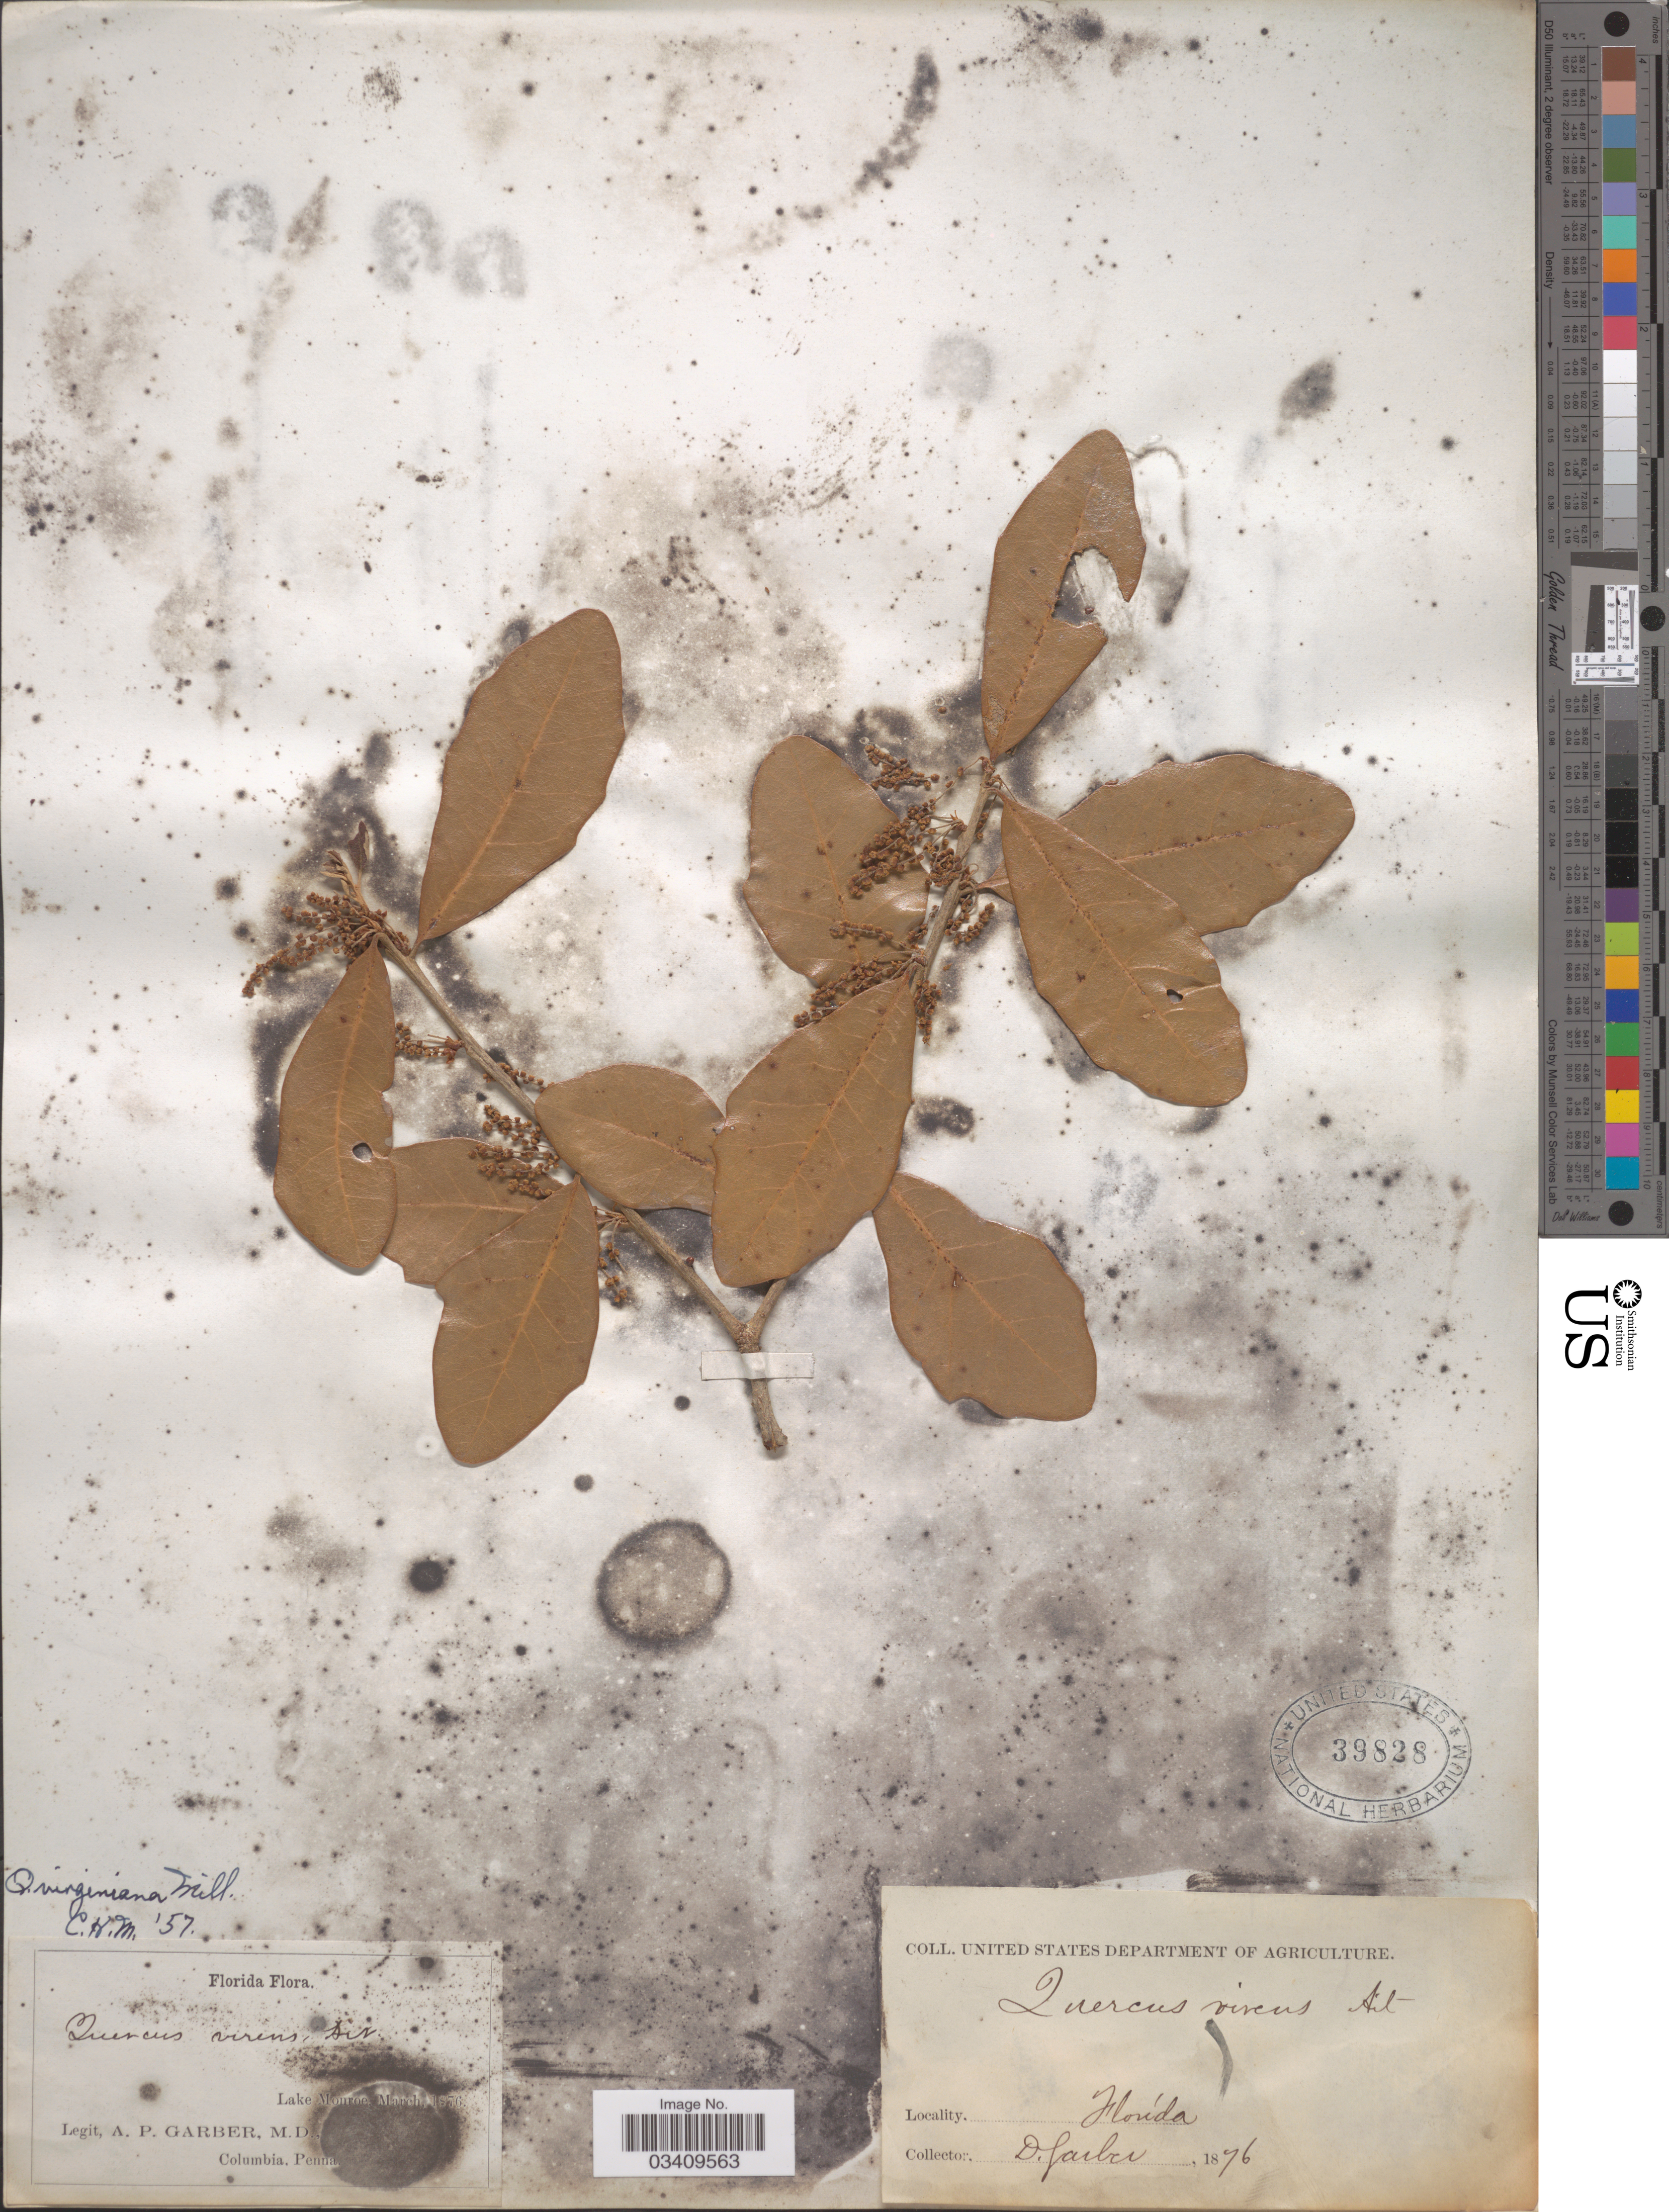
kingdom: Plantae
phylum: Tracheophyta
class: Magnoliopsida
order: Fagales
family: Fagaceae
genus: Quercus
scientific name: Quercus virginiana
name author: Mill.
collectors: A. P. Garber & D. W. Garber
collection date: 1876-03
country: United States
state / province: Florida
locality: Lake Monroe.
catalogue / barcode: US 39828